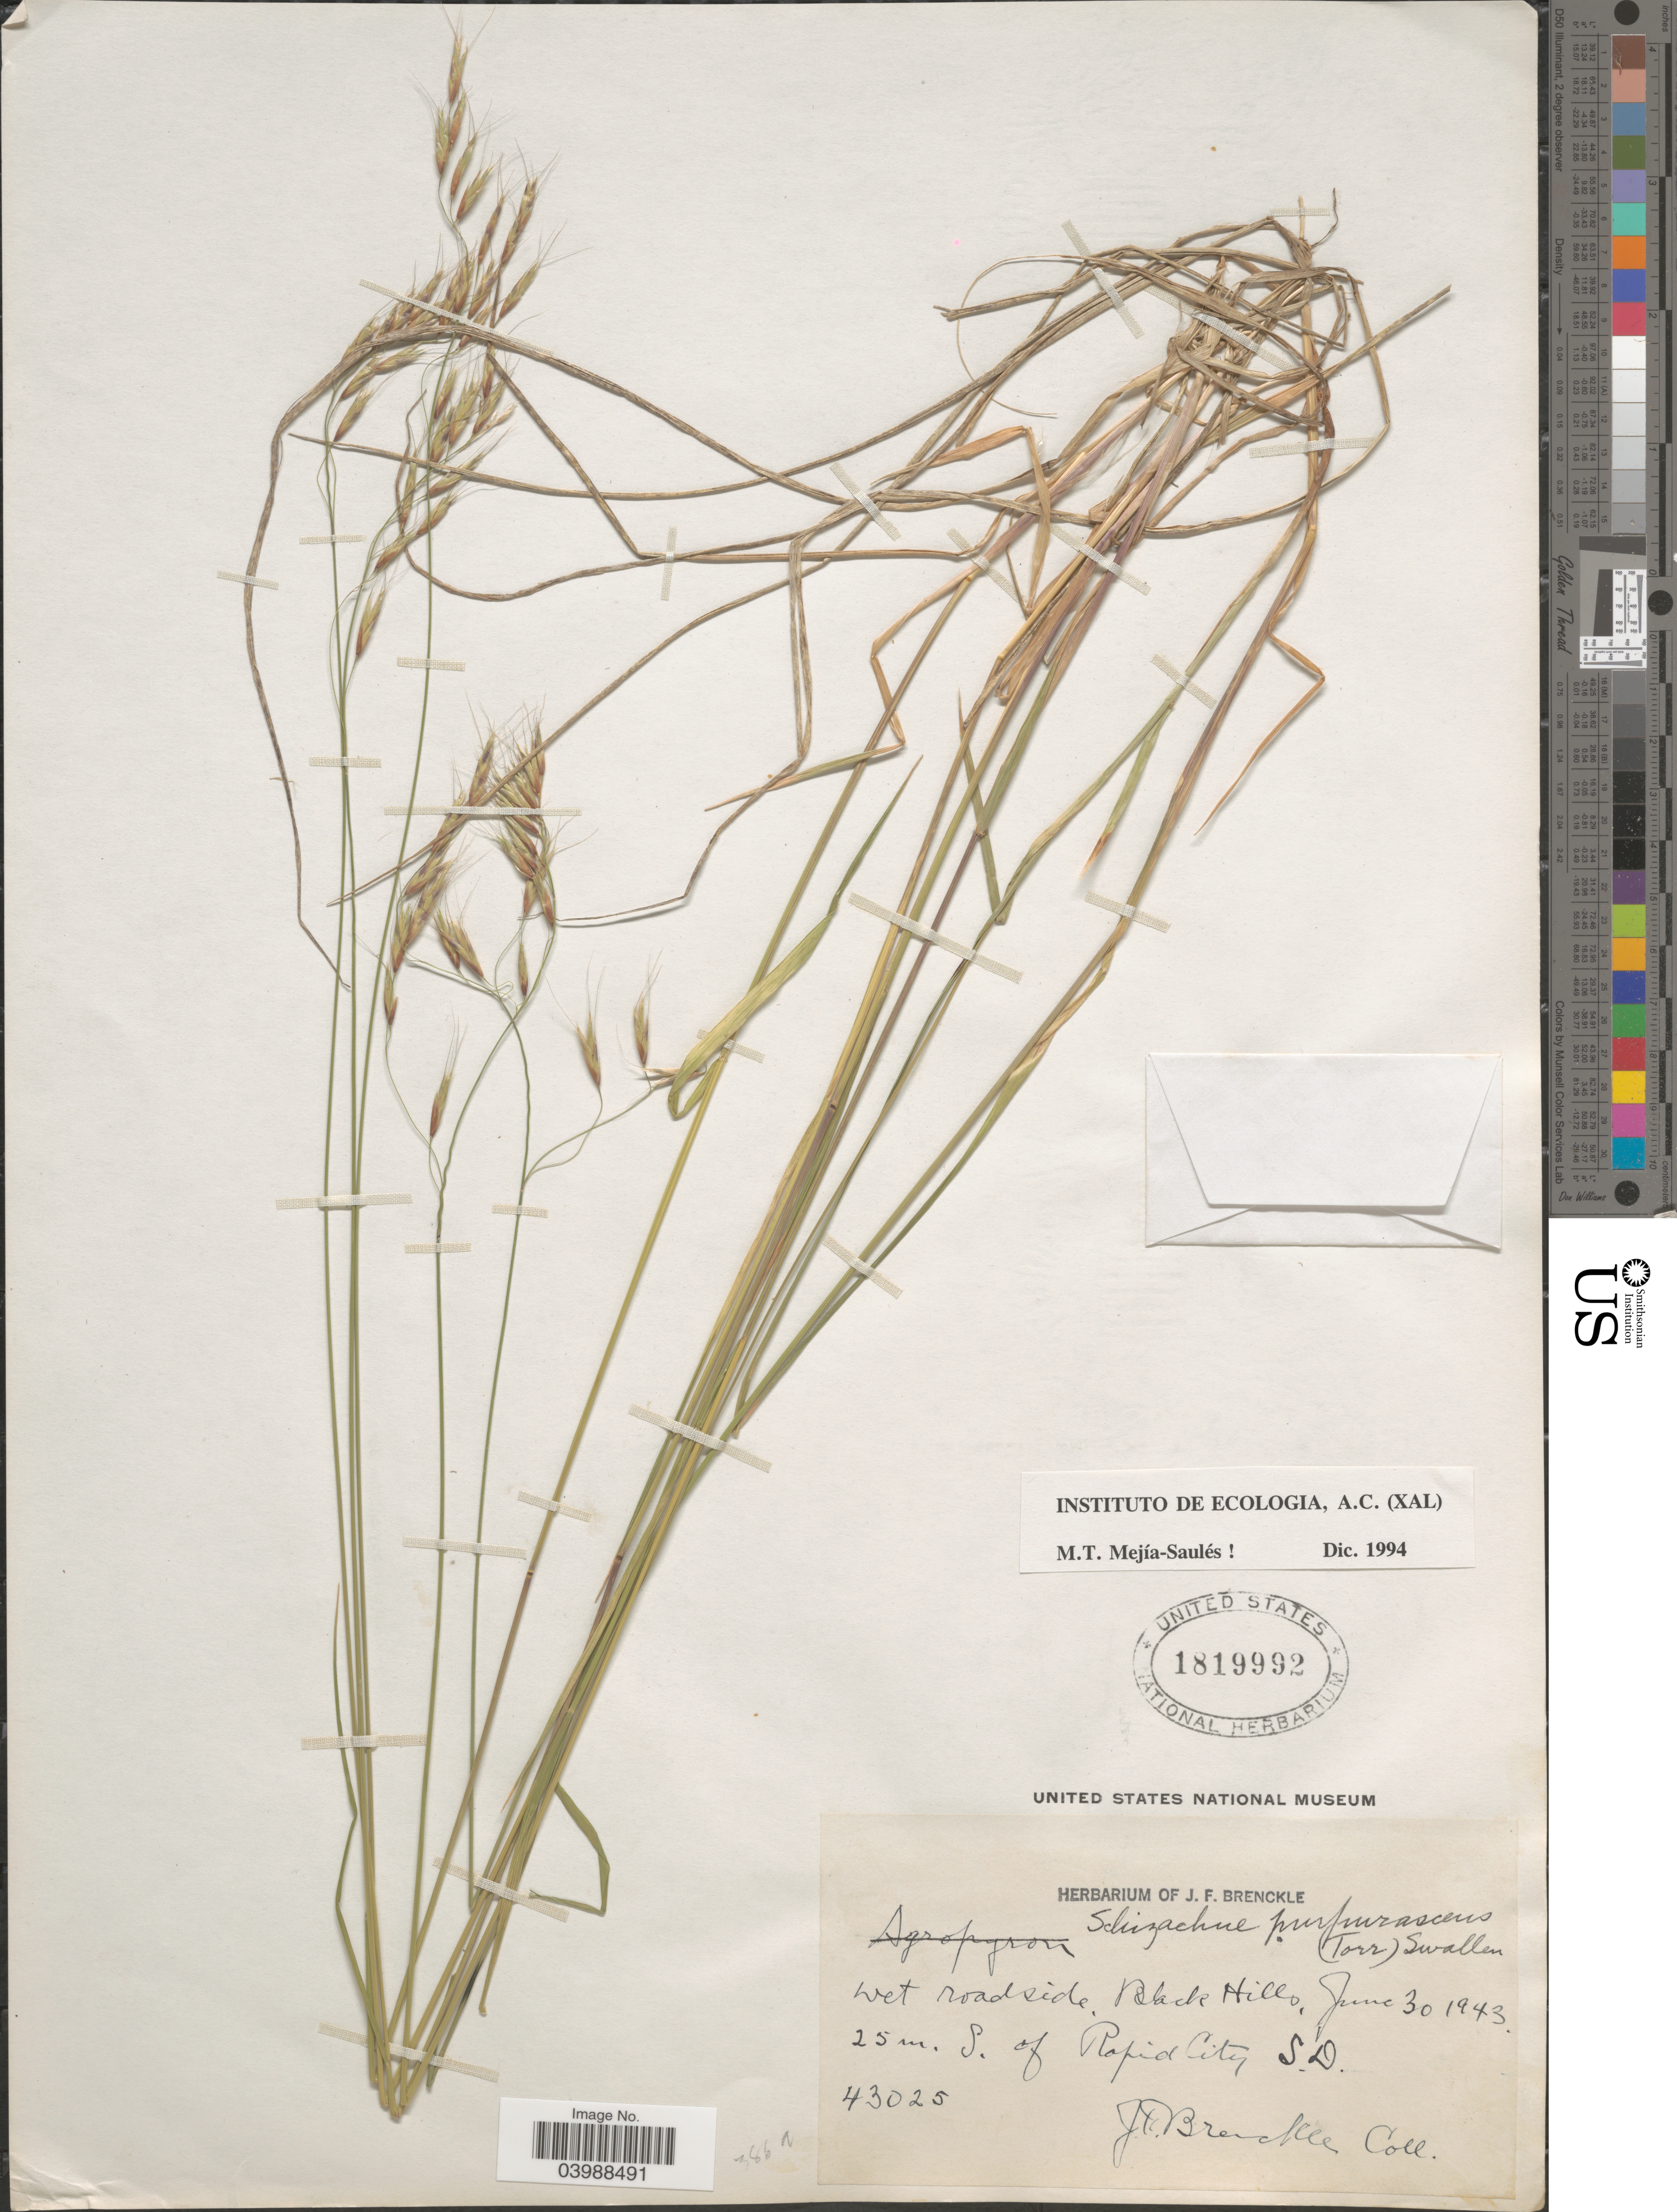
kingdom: Plantae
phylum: Tracheophyta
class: Liliopsida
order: Poales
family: Poaceae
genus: Schizachne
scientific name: Schizachne purpurascens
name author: (Torr.) Swallen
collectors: J. Brenckle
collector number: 43025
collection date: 1943-06-30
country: United States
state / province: South Dakota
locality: Black Hills, 25 m. S. of Rapid City.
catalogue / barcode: US 1819992